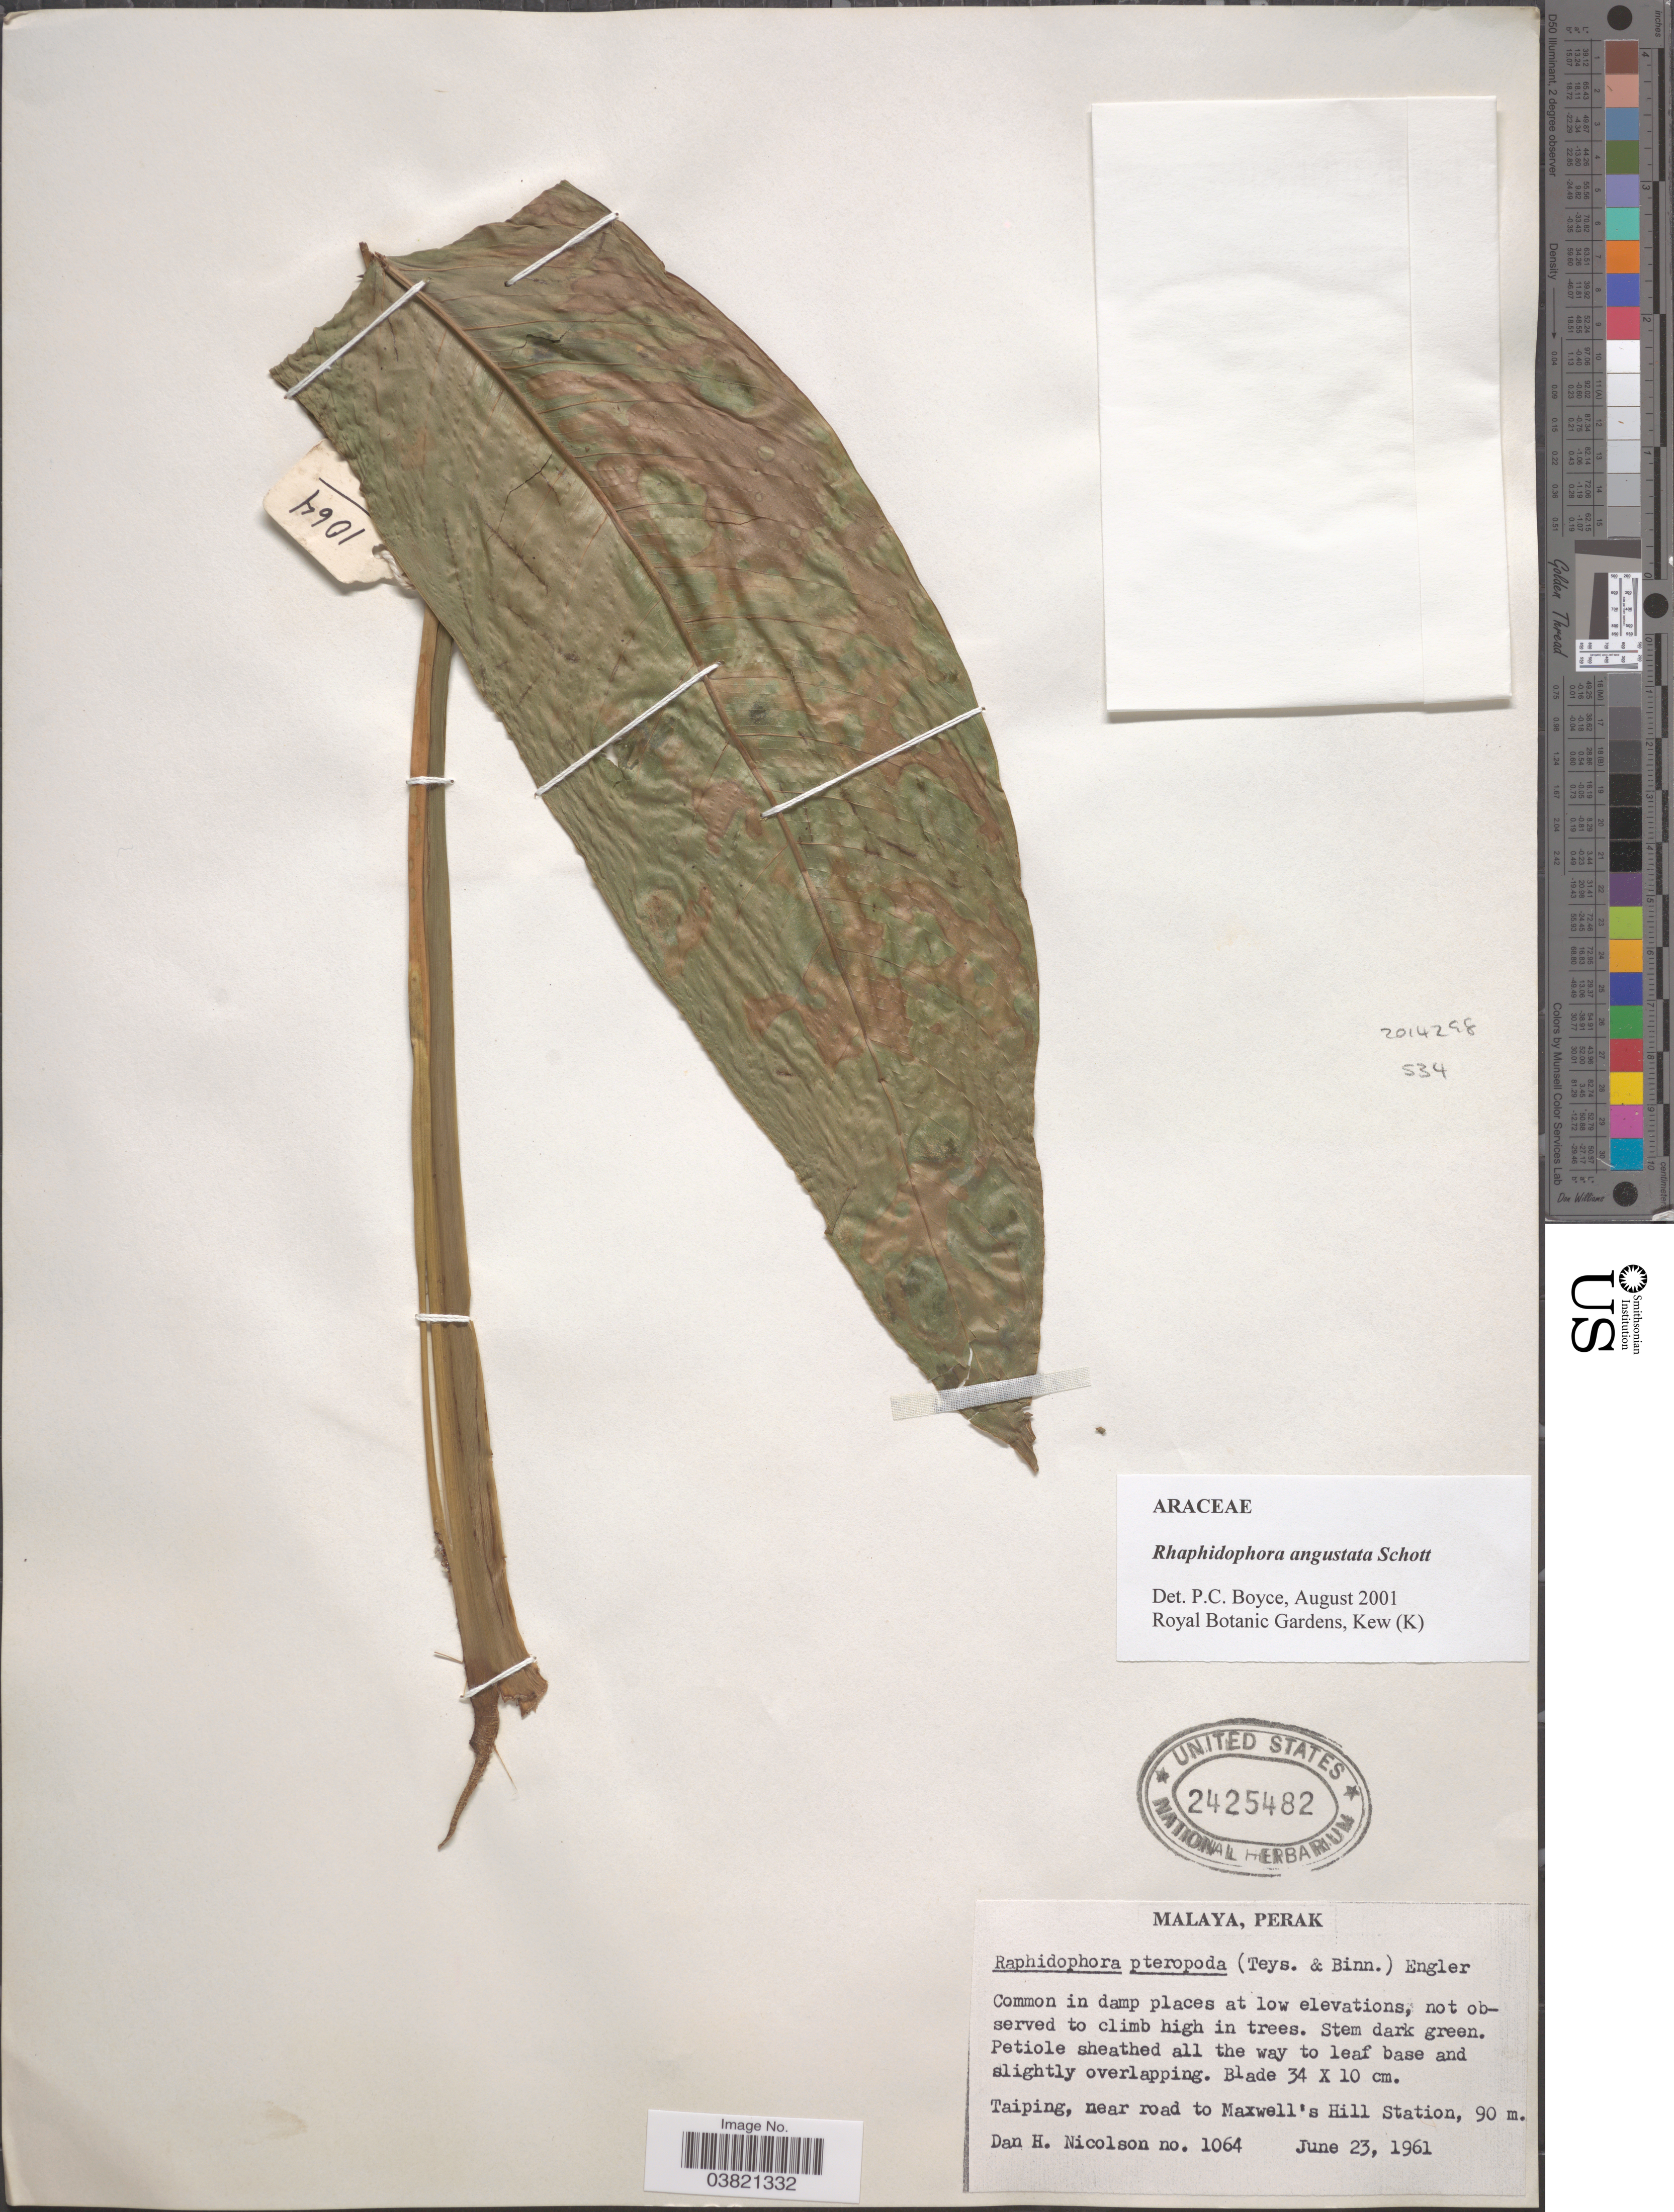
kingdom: Plantae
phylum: Tracheophyta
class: Liliopsida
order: Alismatales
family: Araceae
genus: Rhaphidophora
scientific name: Rhaphidophora angustata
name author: Schott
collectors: D. H. Nicolson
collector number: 1064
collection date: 1961-06-23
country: Malaysia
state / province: Perak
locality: Malaya. Taiping, near road to Maxwell's Hill Station.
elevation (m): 90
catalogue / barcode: US 2425482